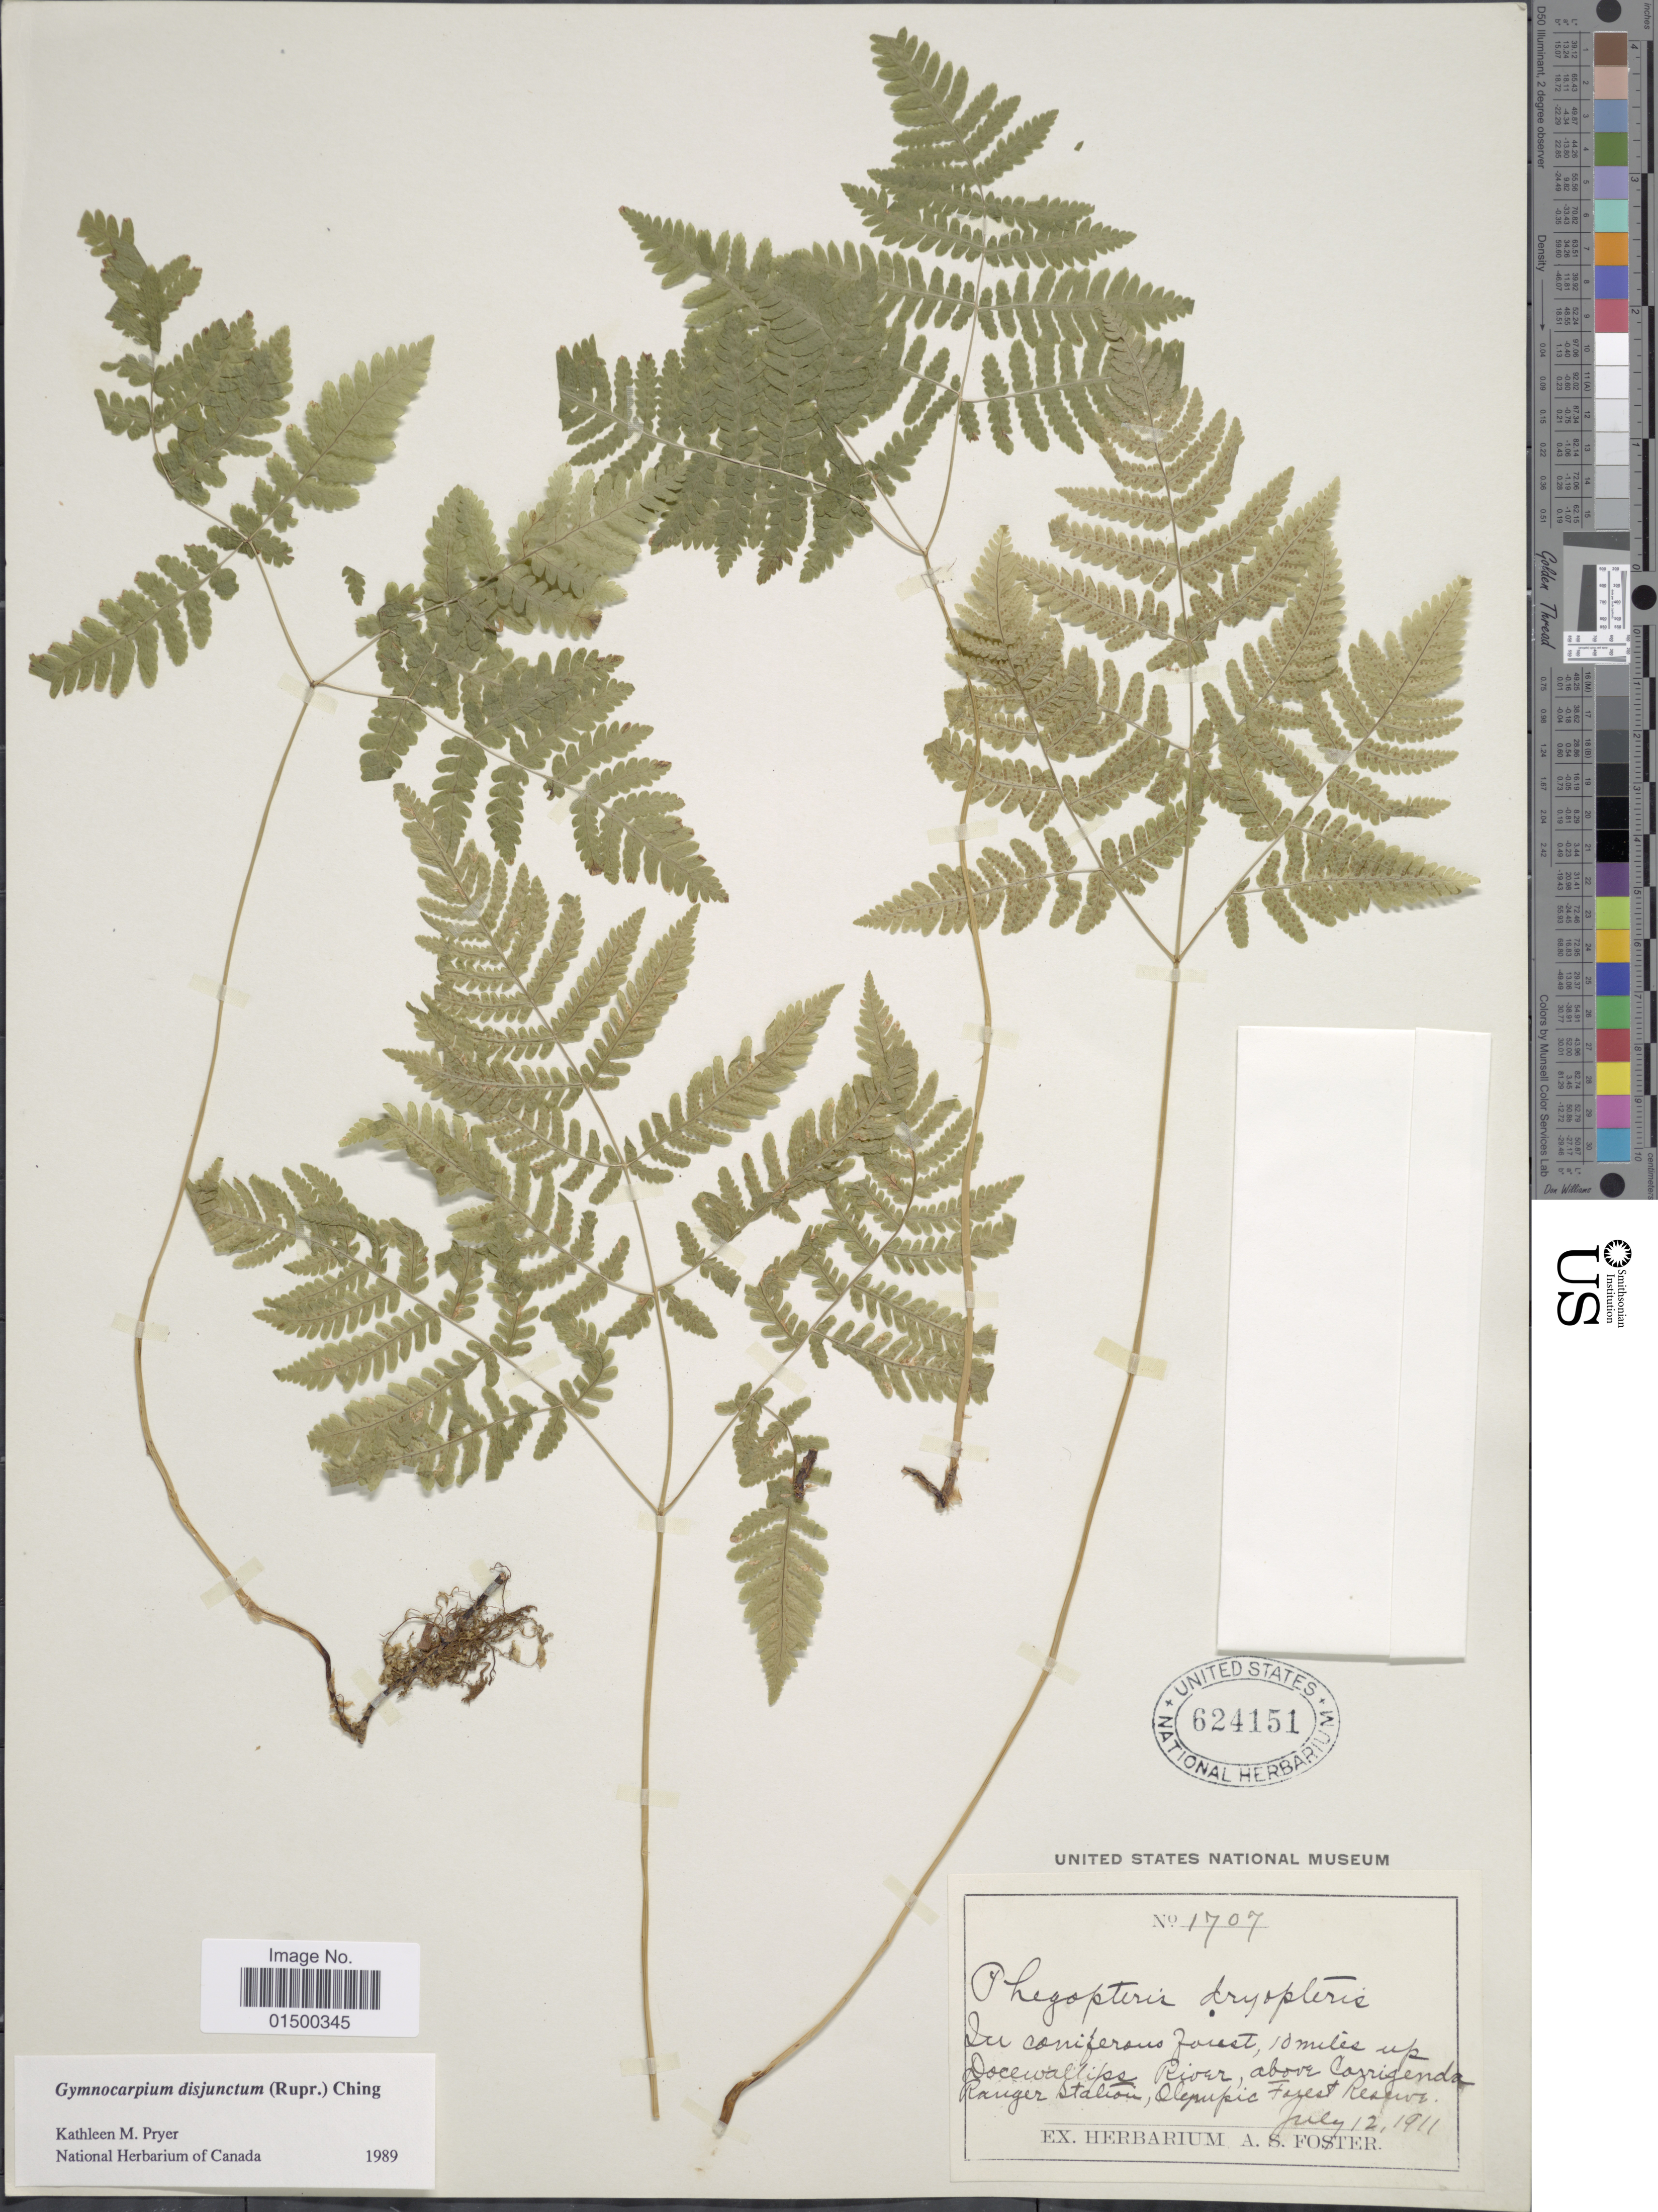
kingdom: Plantae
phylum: Tracheophyta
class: Polypodiopsida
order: Polypodiales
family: Cystopteridaceae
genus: Gymnocarpium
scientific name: Gymnocarpium disjunctum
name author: (Rupr.) Ching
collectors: ex herb. A. S. Foster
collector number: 1707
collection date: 1911-07-12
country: United States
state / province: Washington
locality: In coniferous forest, 10 miles up Docewallips River, Above Carrigenda Ranger Station. Olympic Forest Reserve.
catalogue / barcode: US 624151